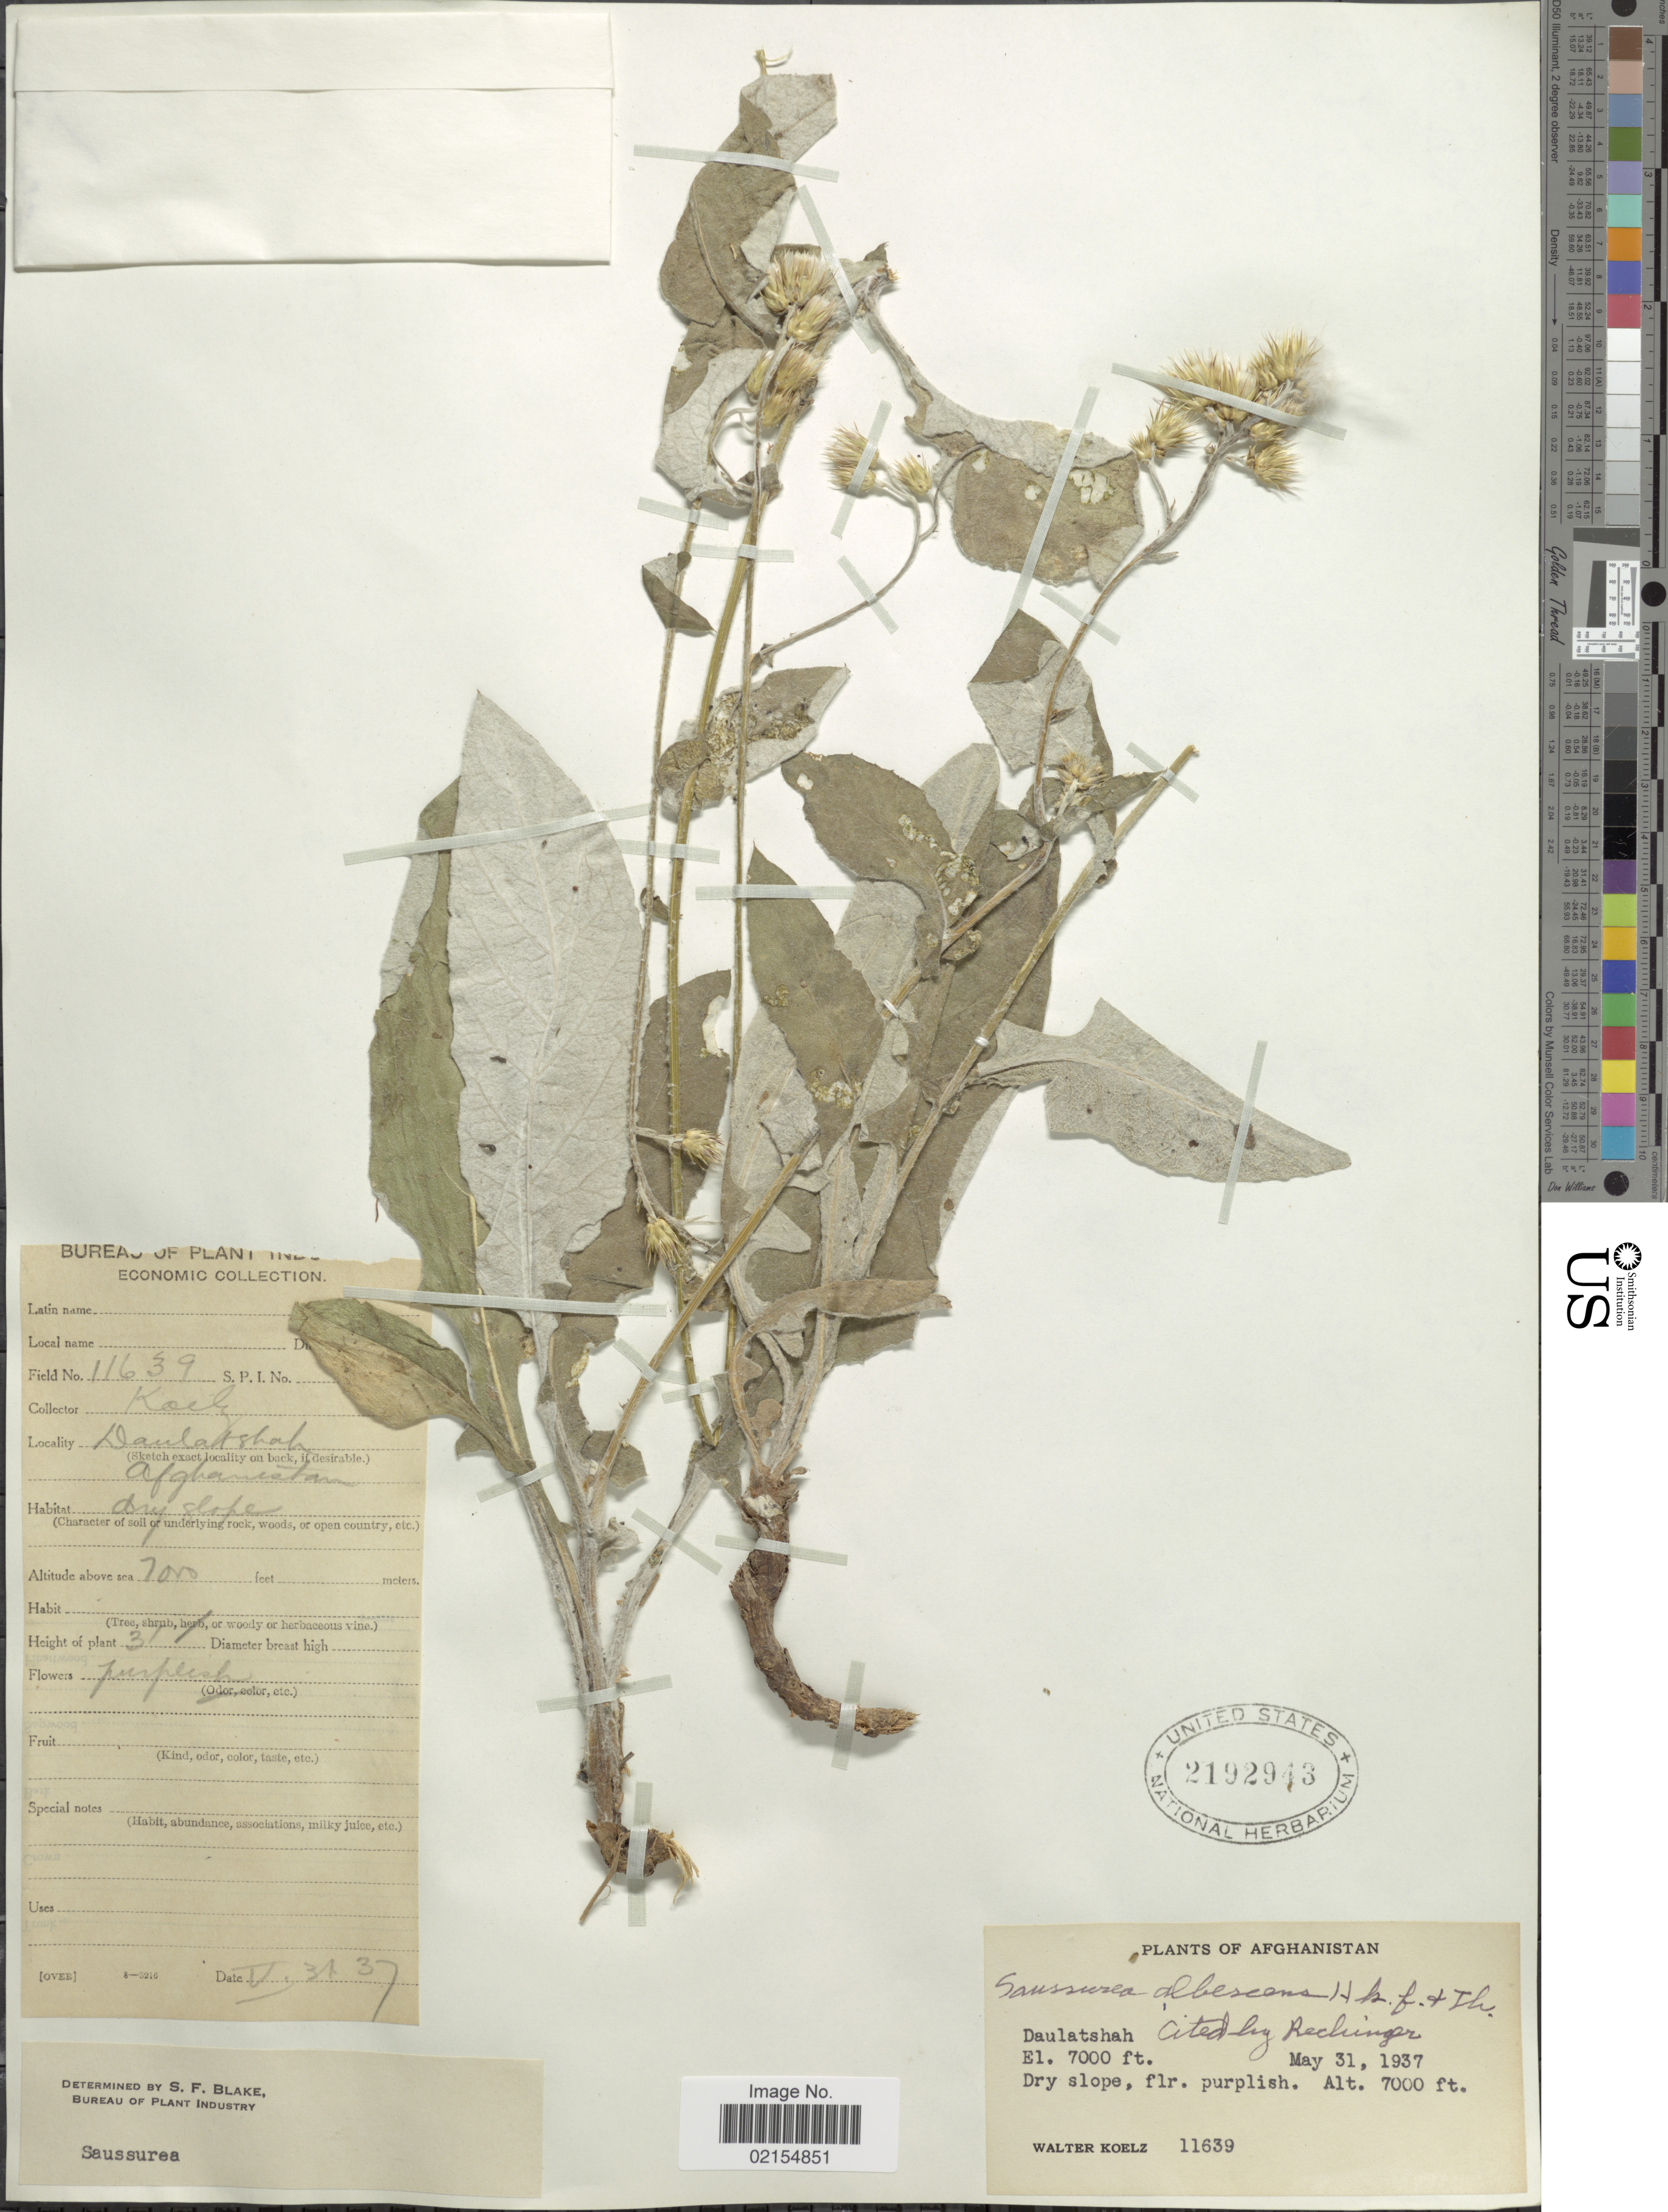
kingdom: Plantae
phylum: Tracheophyta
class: Magnoliopsida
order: Asterales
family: Asteraceae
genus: Himalaiella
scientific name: Himalaiella afghana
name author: (Lipsch.) Raab-Straube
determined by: Chen, Yousheng S.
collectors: W. N. Koelz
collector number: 11639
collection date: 1937-05-31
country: Afghanistan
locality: Daulatshah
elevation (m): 2134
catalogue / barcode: US 2192943